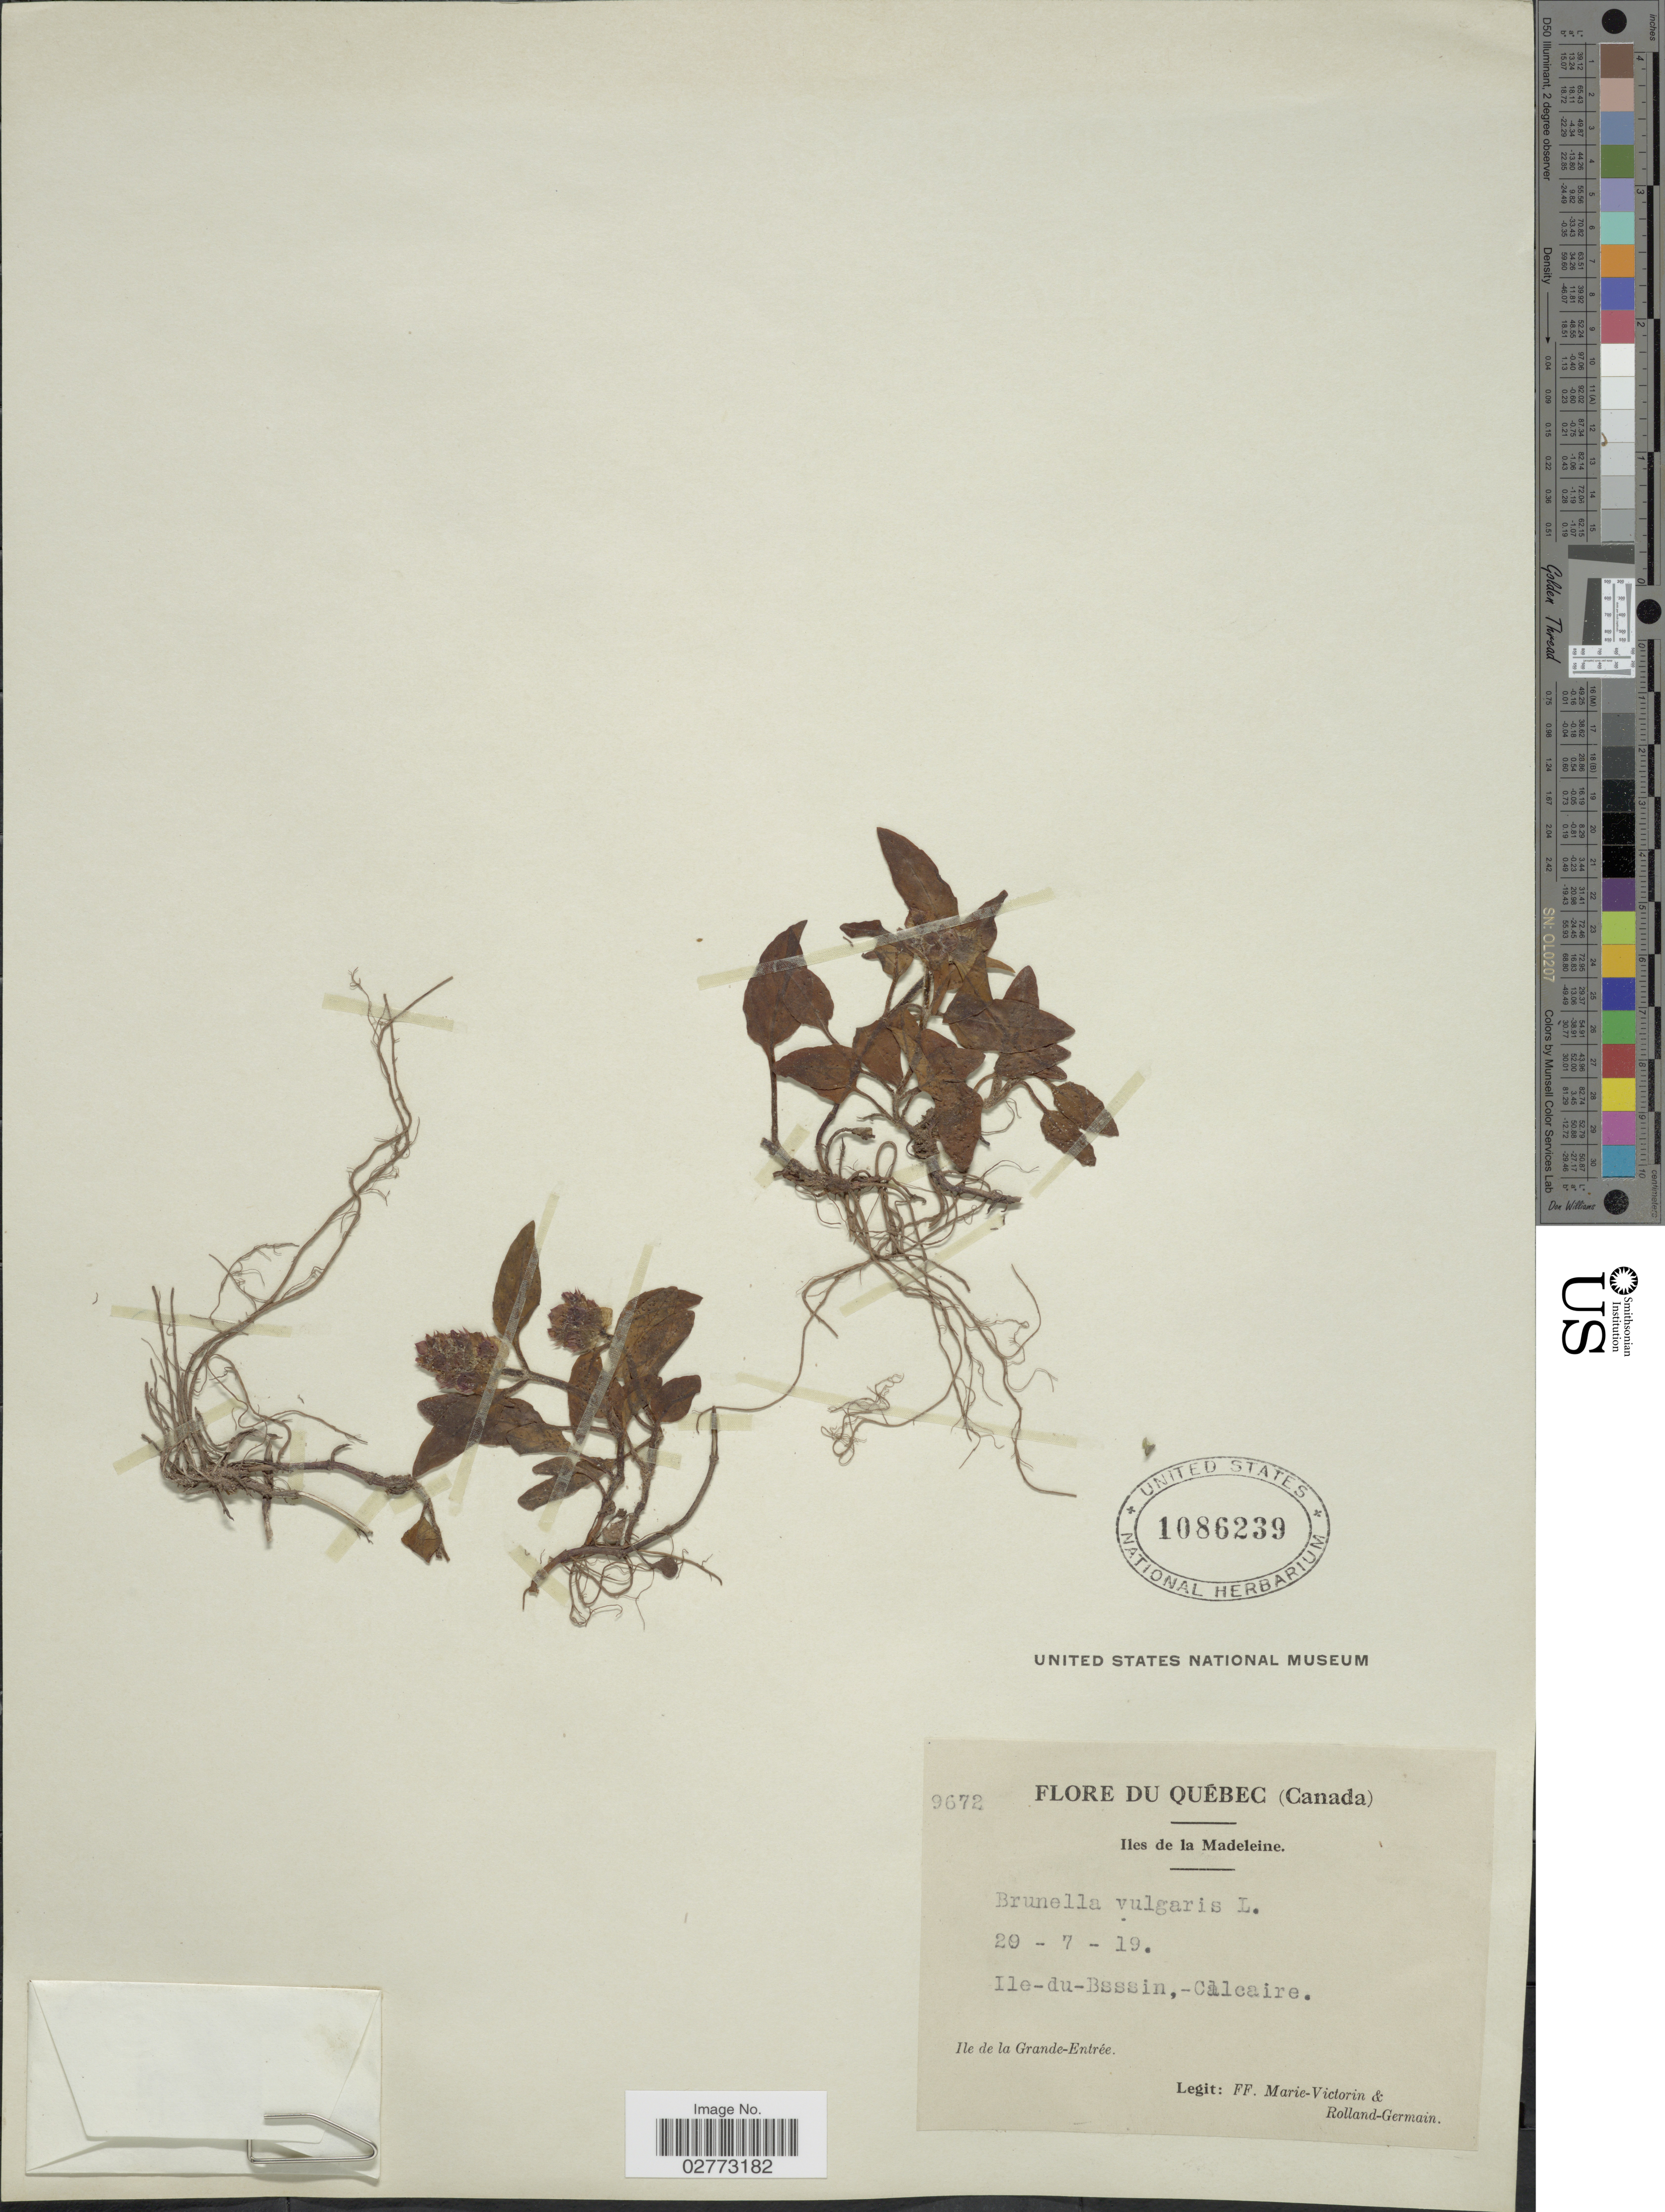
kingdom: Plantae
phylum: Tracheophyta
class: Magnoliopsida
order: Lamiales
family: Lamiaceae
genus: Prunella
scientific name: Prunella vulgaris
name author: L.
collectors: F. Marie-Victorin & Rolland-Germain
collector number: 9672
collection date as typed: Transcribed d/m/y: 20/7/19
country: Canada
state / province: Quebec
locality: Iles de la Madeleine, Ile-du-Bassin, -Calcaire, Ile de la Grande-Entrée.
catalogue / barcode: US 1086239